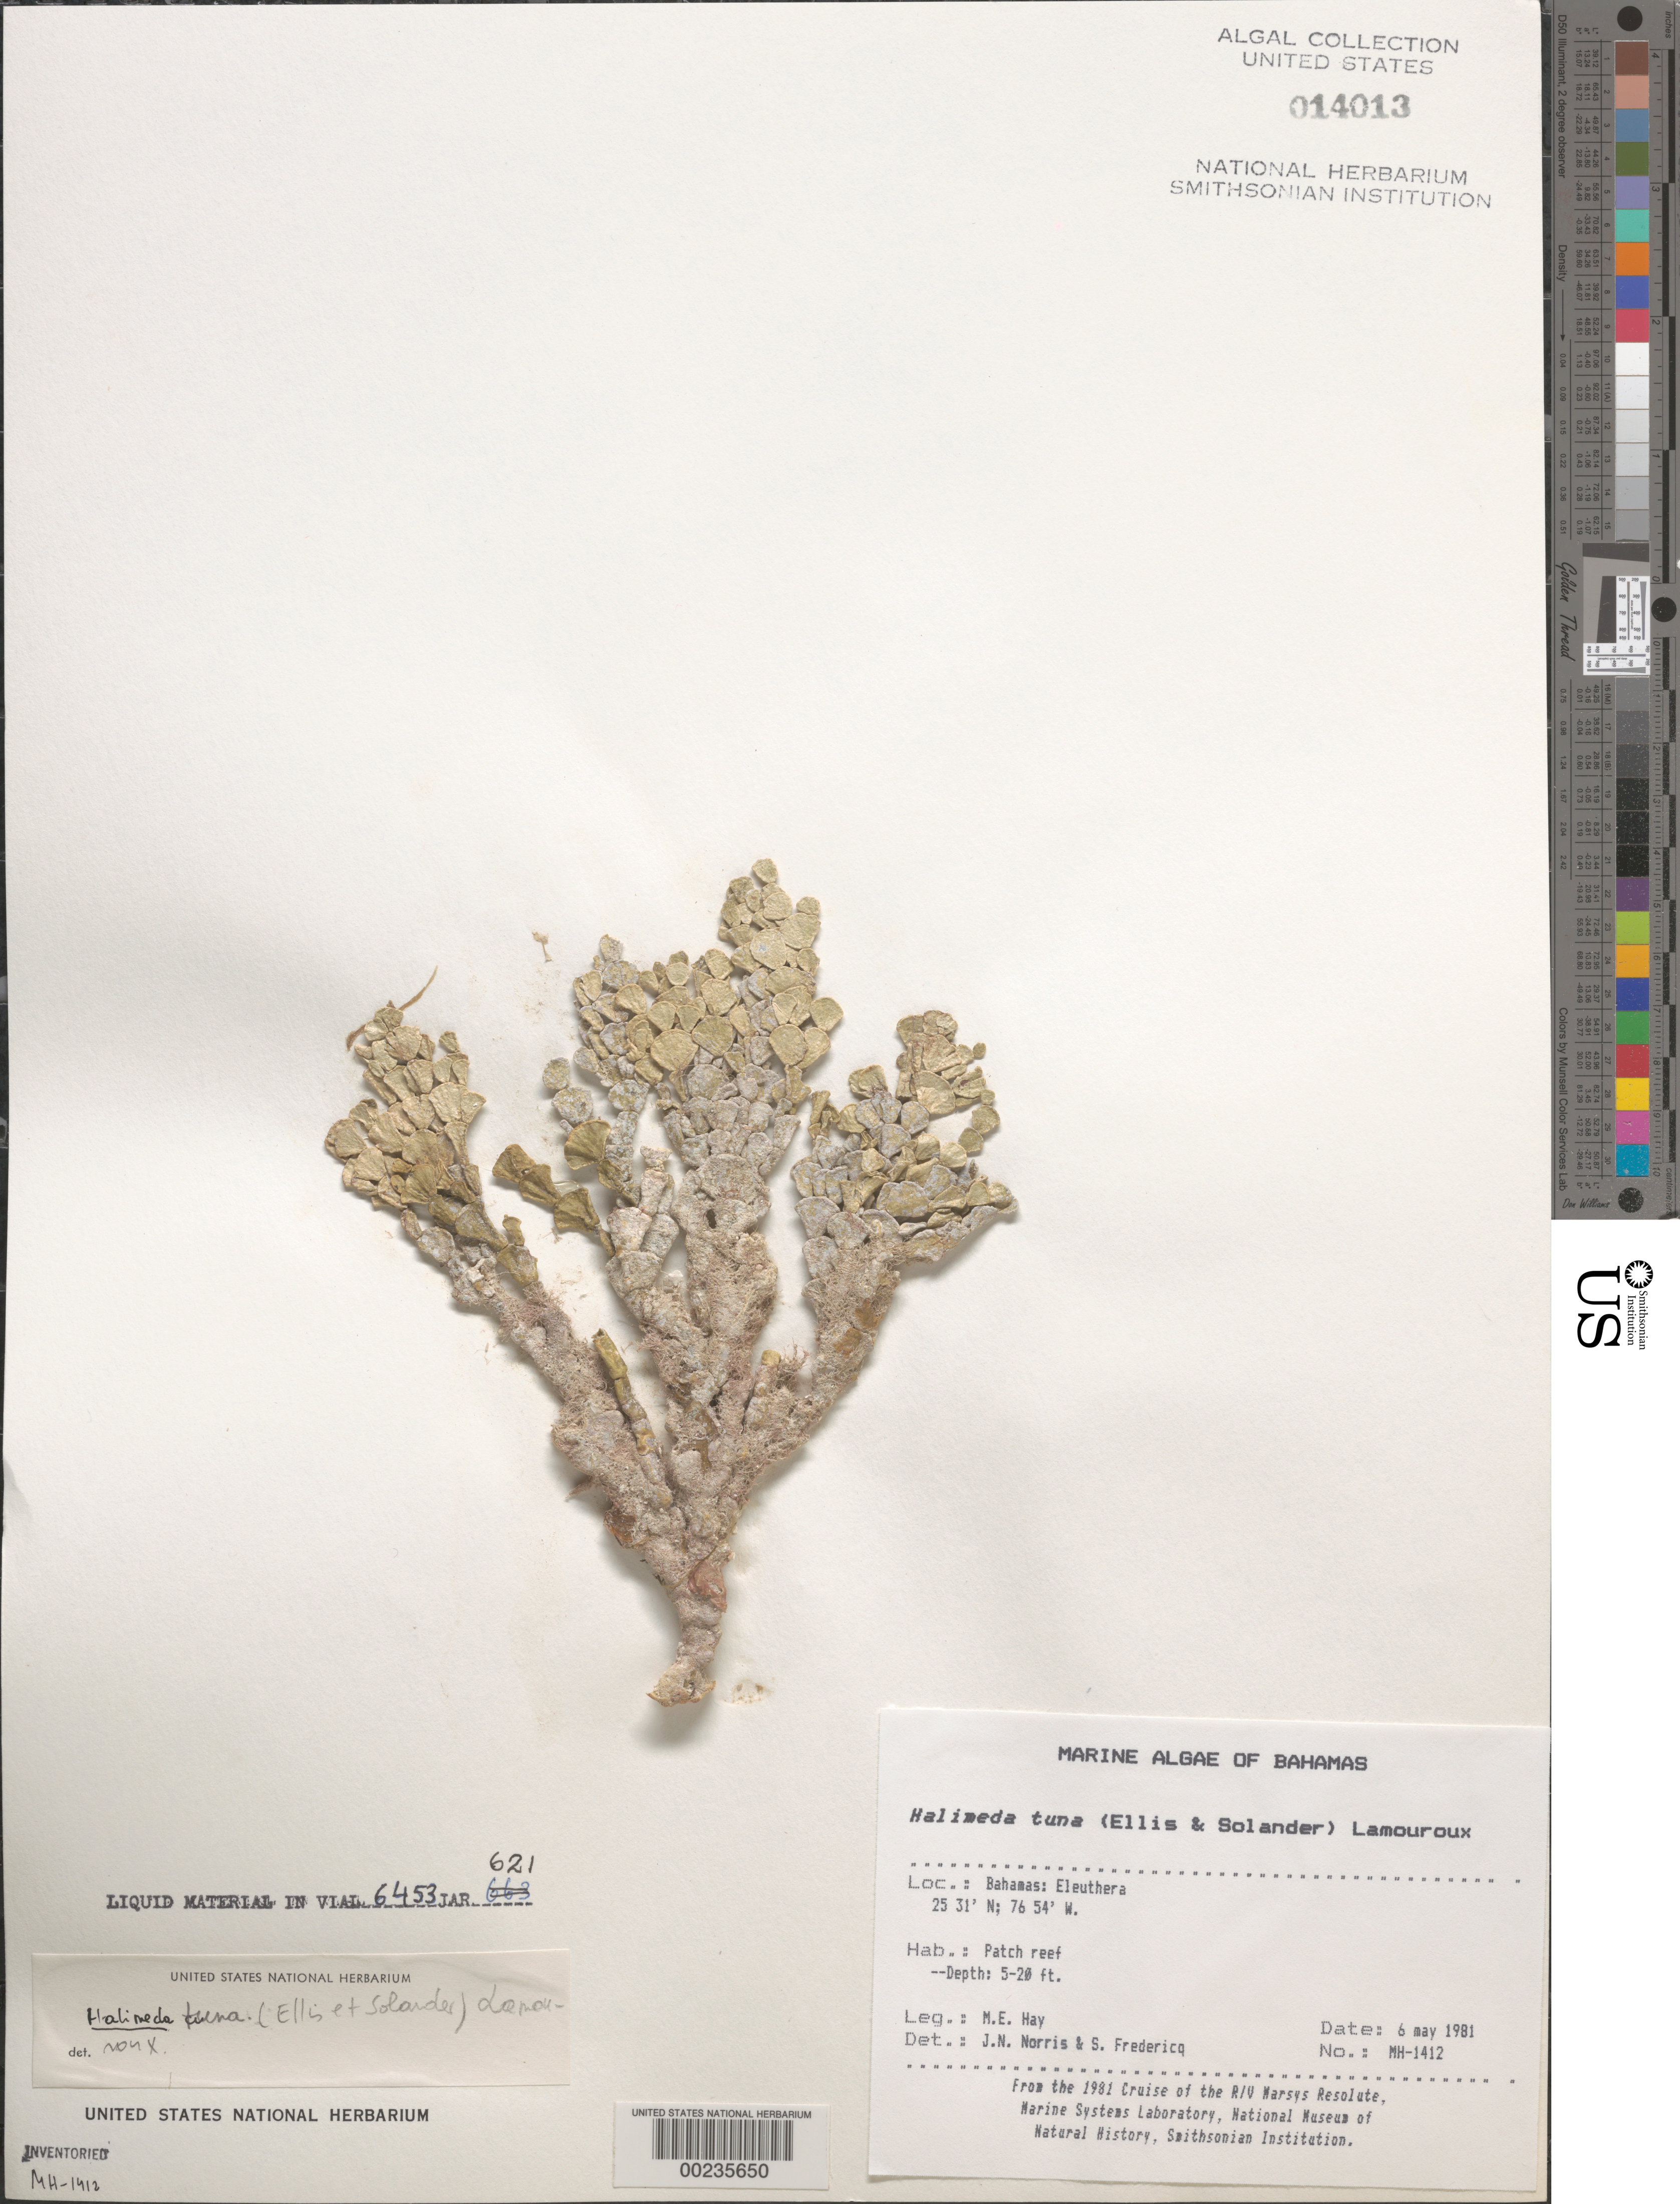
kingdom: Plantae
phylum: Chlorophyta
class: Ulvophyceae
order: Bryopsidales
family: Halimedaceae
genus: Halimeda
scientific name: Halimeda tuna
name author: (J. Ellis & Sol.) J.V.Lamouroux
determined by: Norris, J. N.; Fredericq, S.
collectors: M. E. Hay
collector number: MEH-1412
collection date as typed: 06 May 1981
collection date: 1981-05-06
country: Bahamas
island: Eleuthera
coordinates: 23 31' N, 76 54' W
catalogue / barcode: US 14013